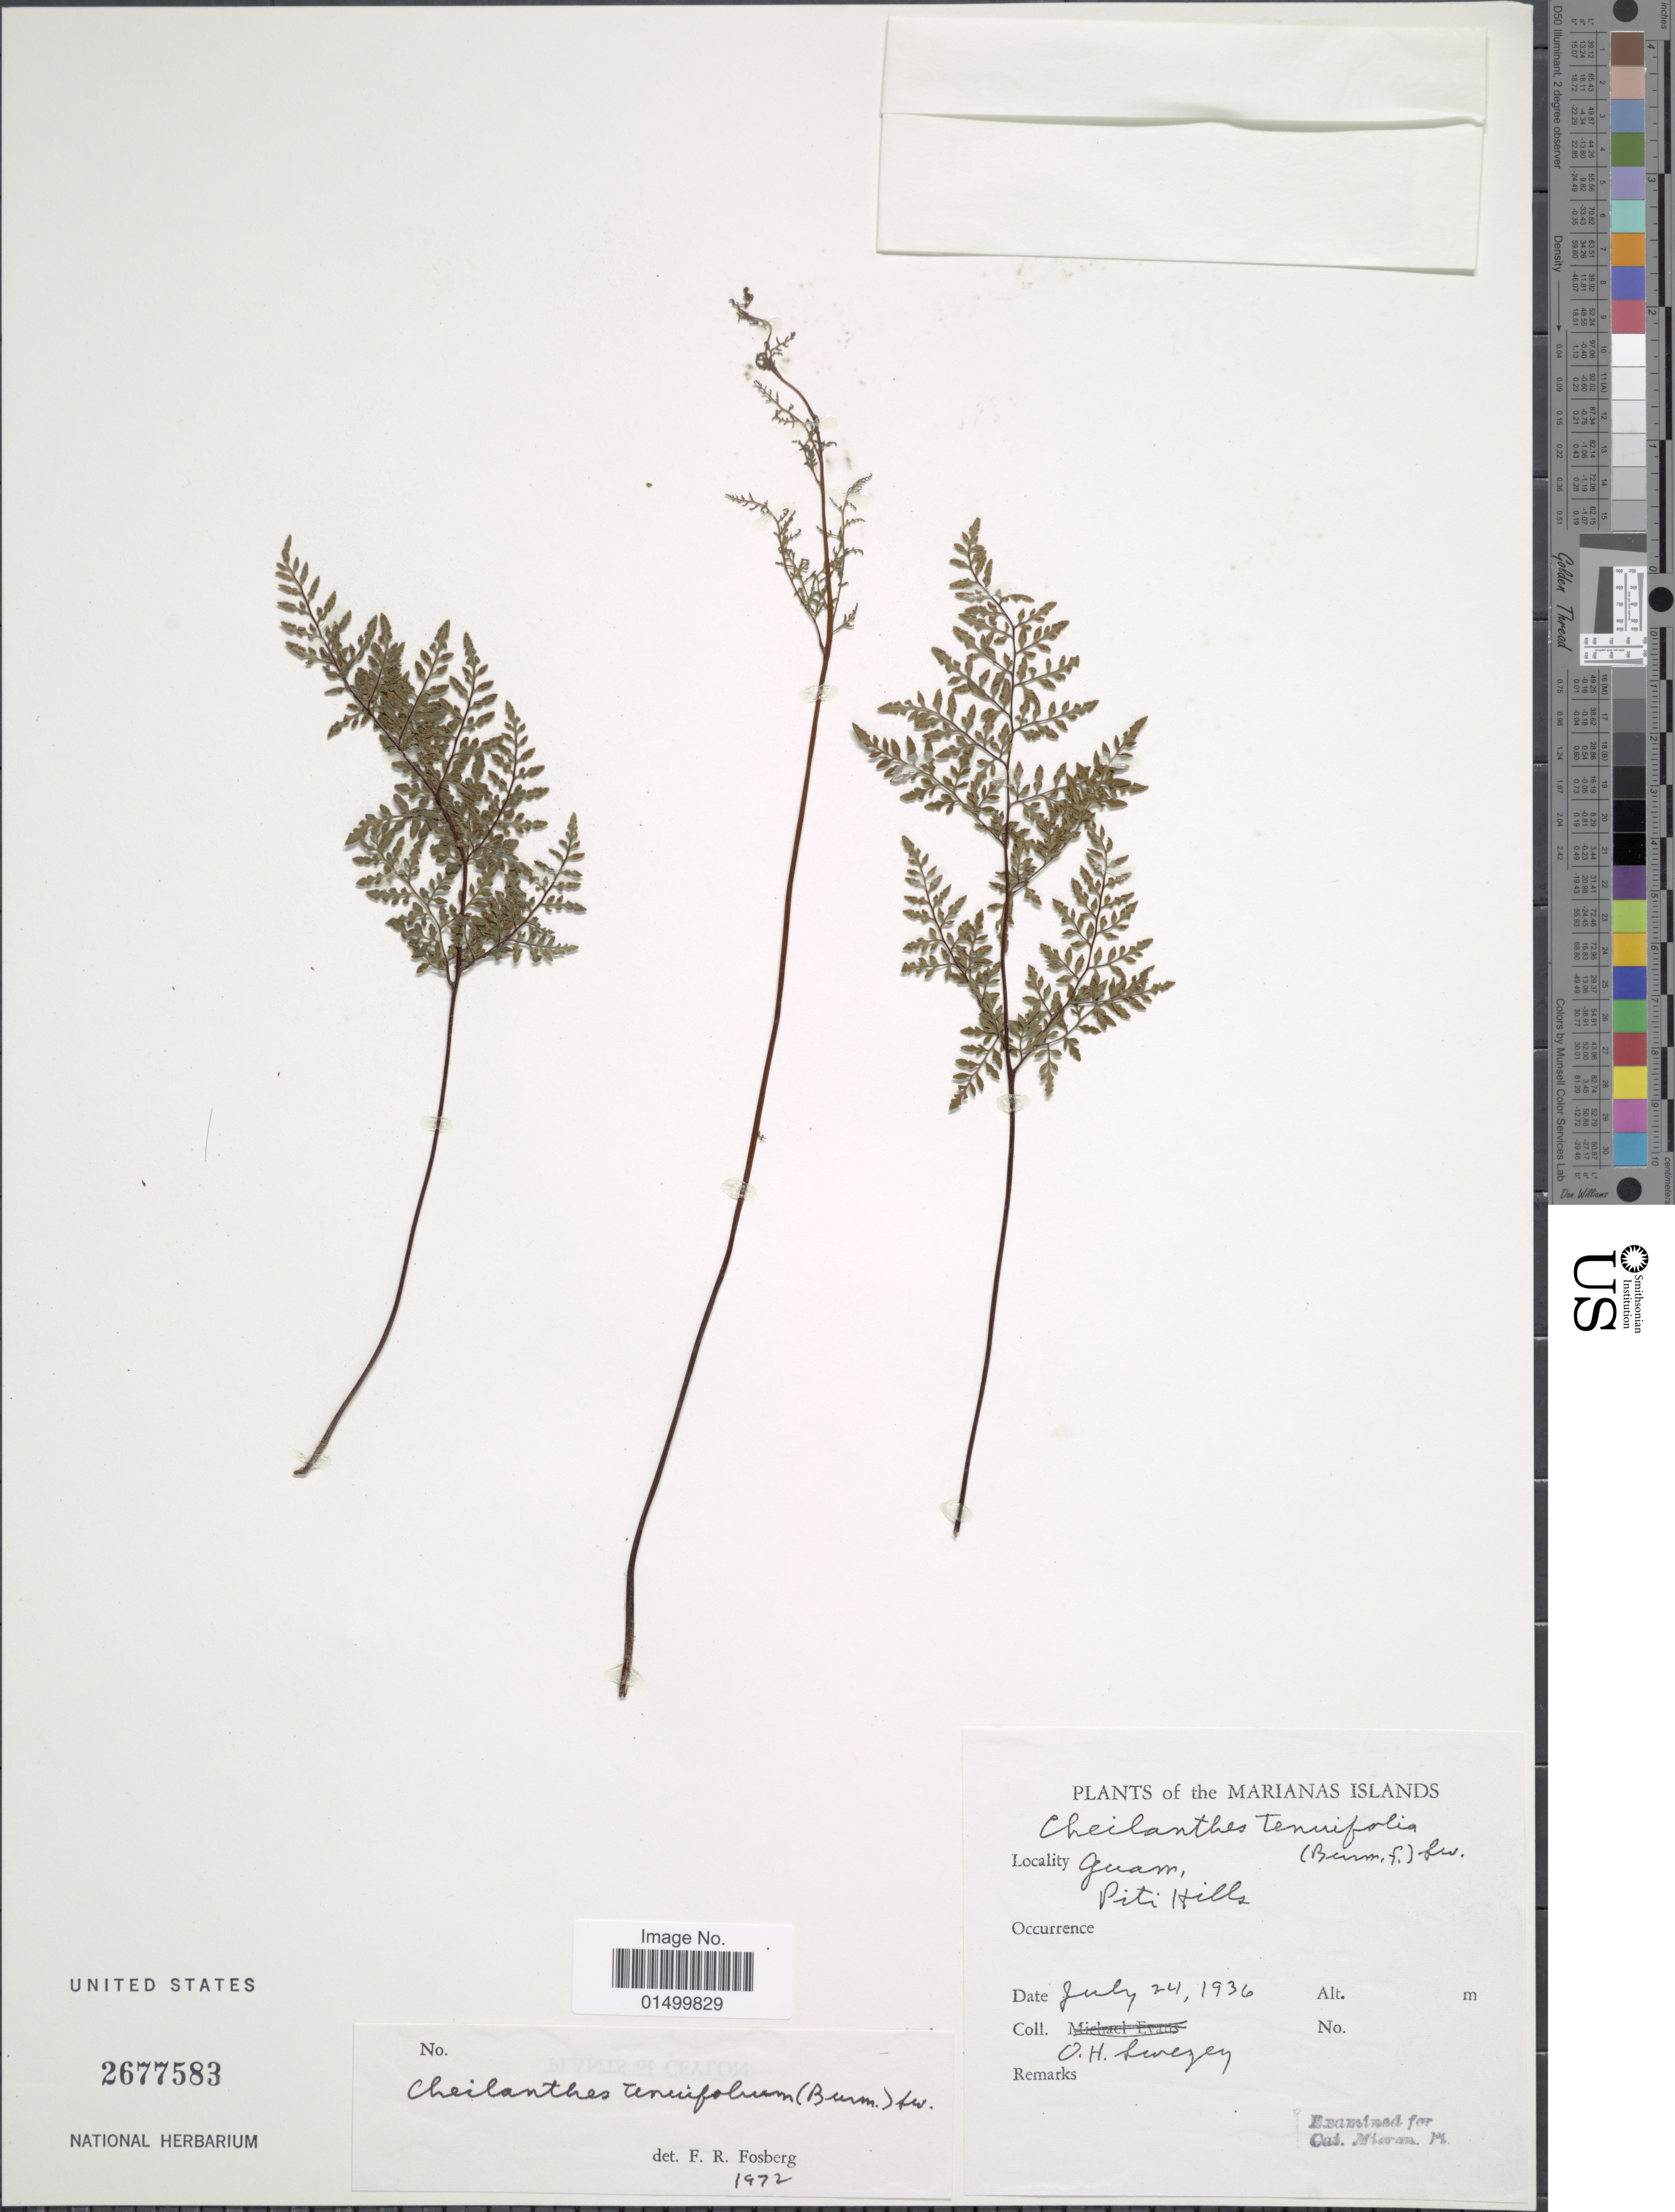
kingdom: Plantae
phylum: Tracheophyta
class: Polypodiopsida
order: Polypodiales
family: Pteridaceae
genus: Cheilanthes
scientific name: Cheilanthes tenuifolia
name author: (Burm. f.) Sw.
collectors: O. Levezey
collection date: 1936-07-24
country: Guam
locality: The Mariana Islands, Piti Hills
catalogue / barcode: US 2677583